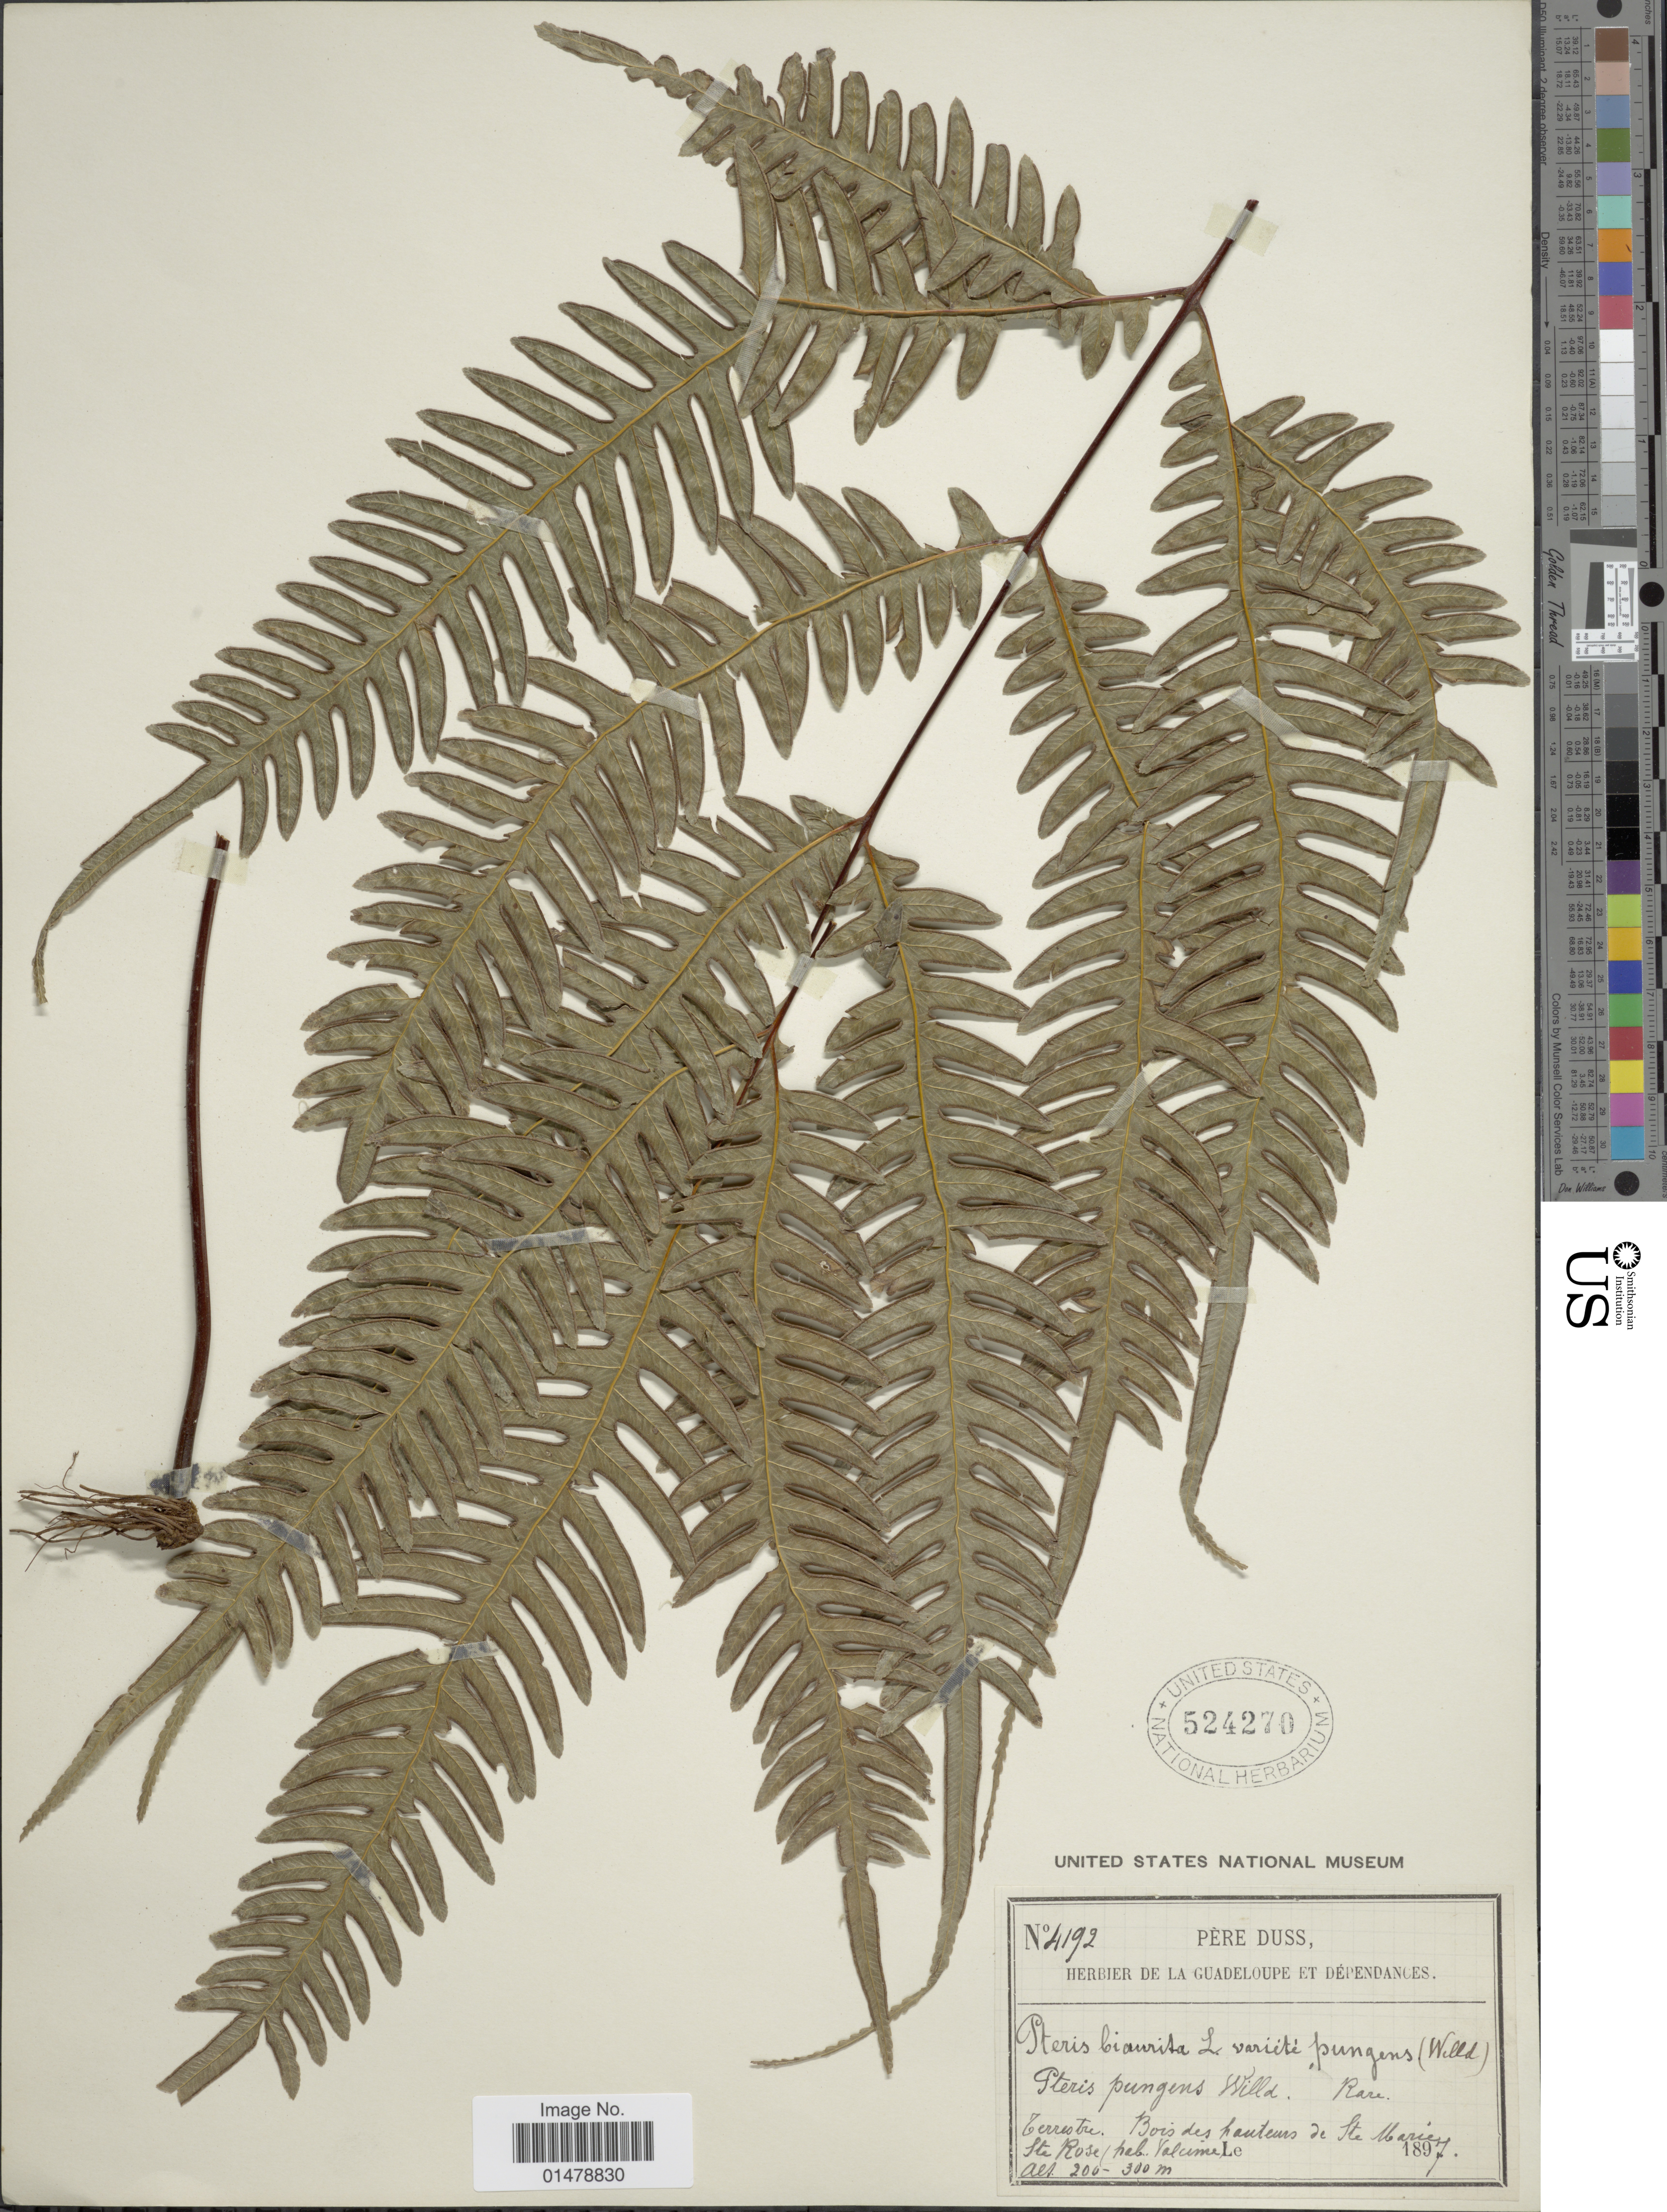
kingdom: Plantae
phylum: Tracheophyta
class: Polypodiopsida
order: Polypodiales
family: Pteridaceae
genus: Pteris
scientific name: Pteris pungens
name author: Willd.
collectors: Père Duss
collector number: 4192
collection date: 1897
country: Guadeloupe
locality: Bois des hauteurs de Ste Marie, Ste Rose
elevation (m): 200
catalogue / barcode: US 524270